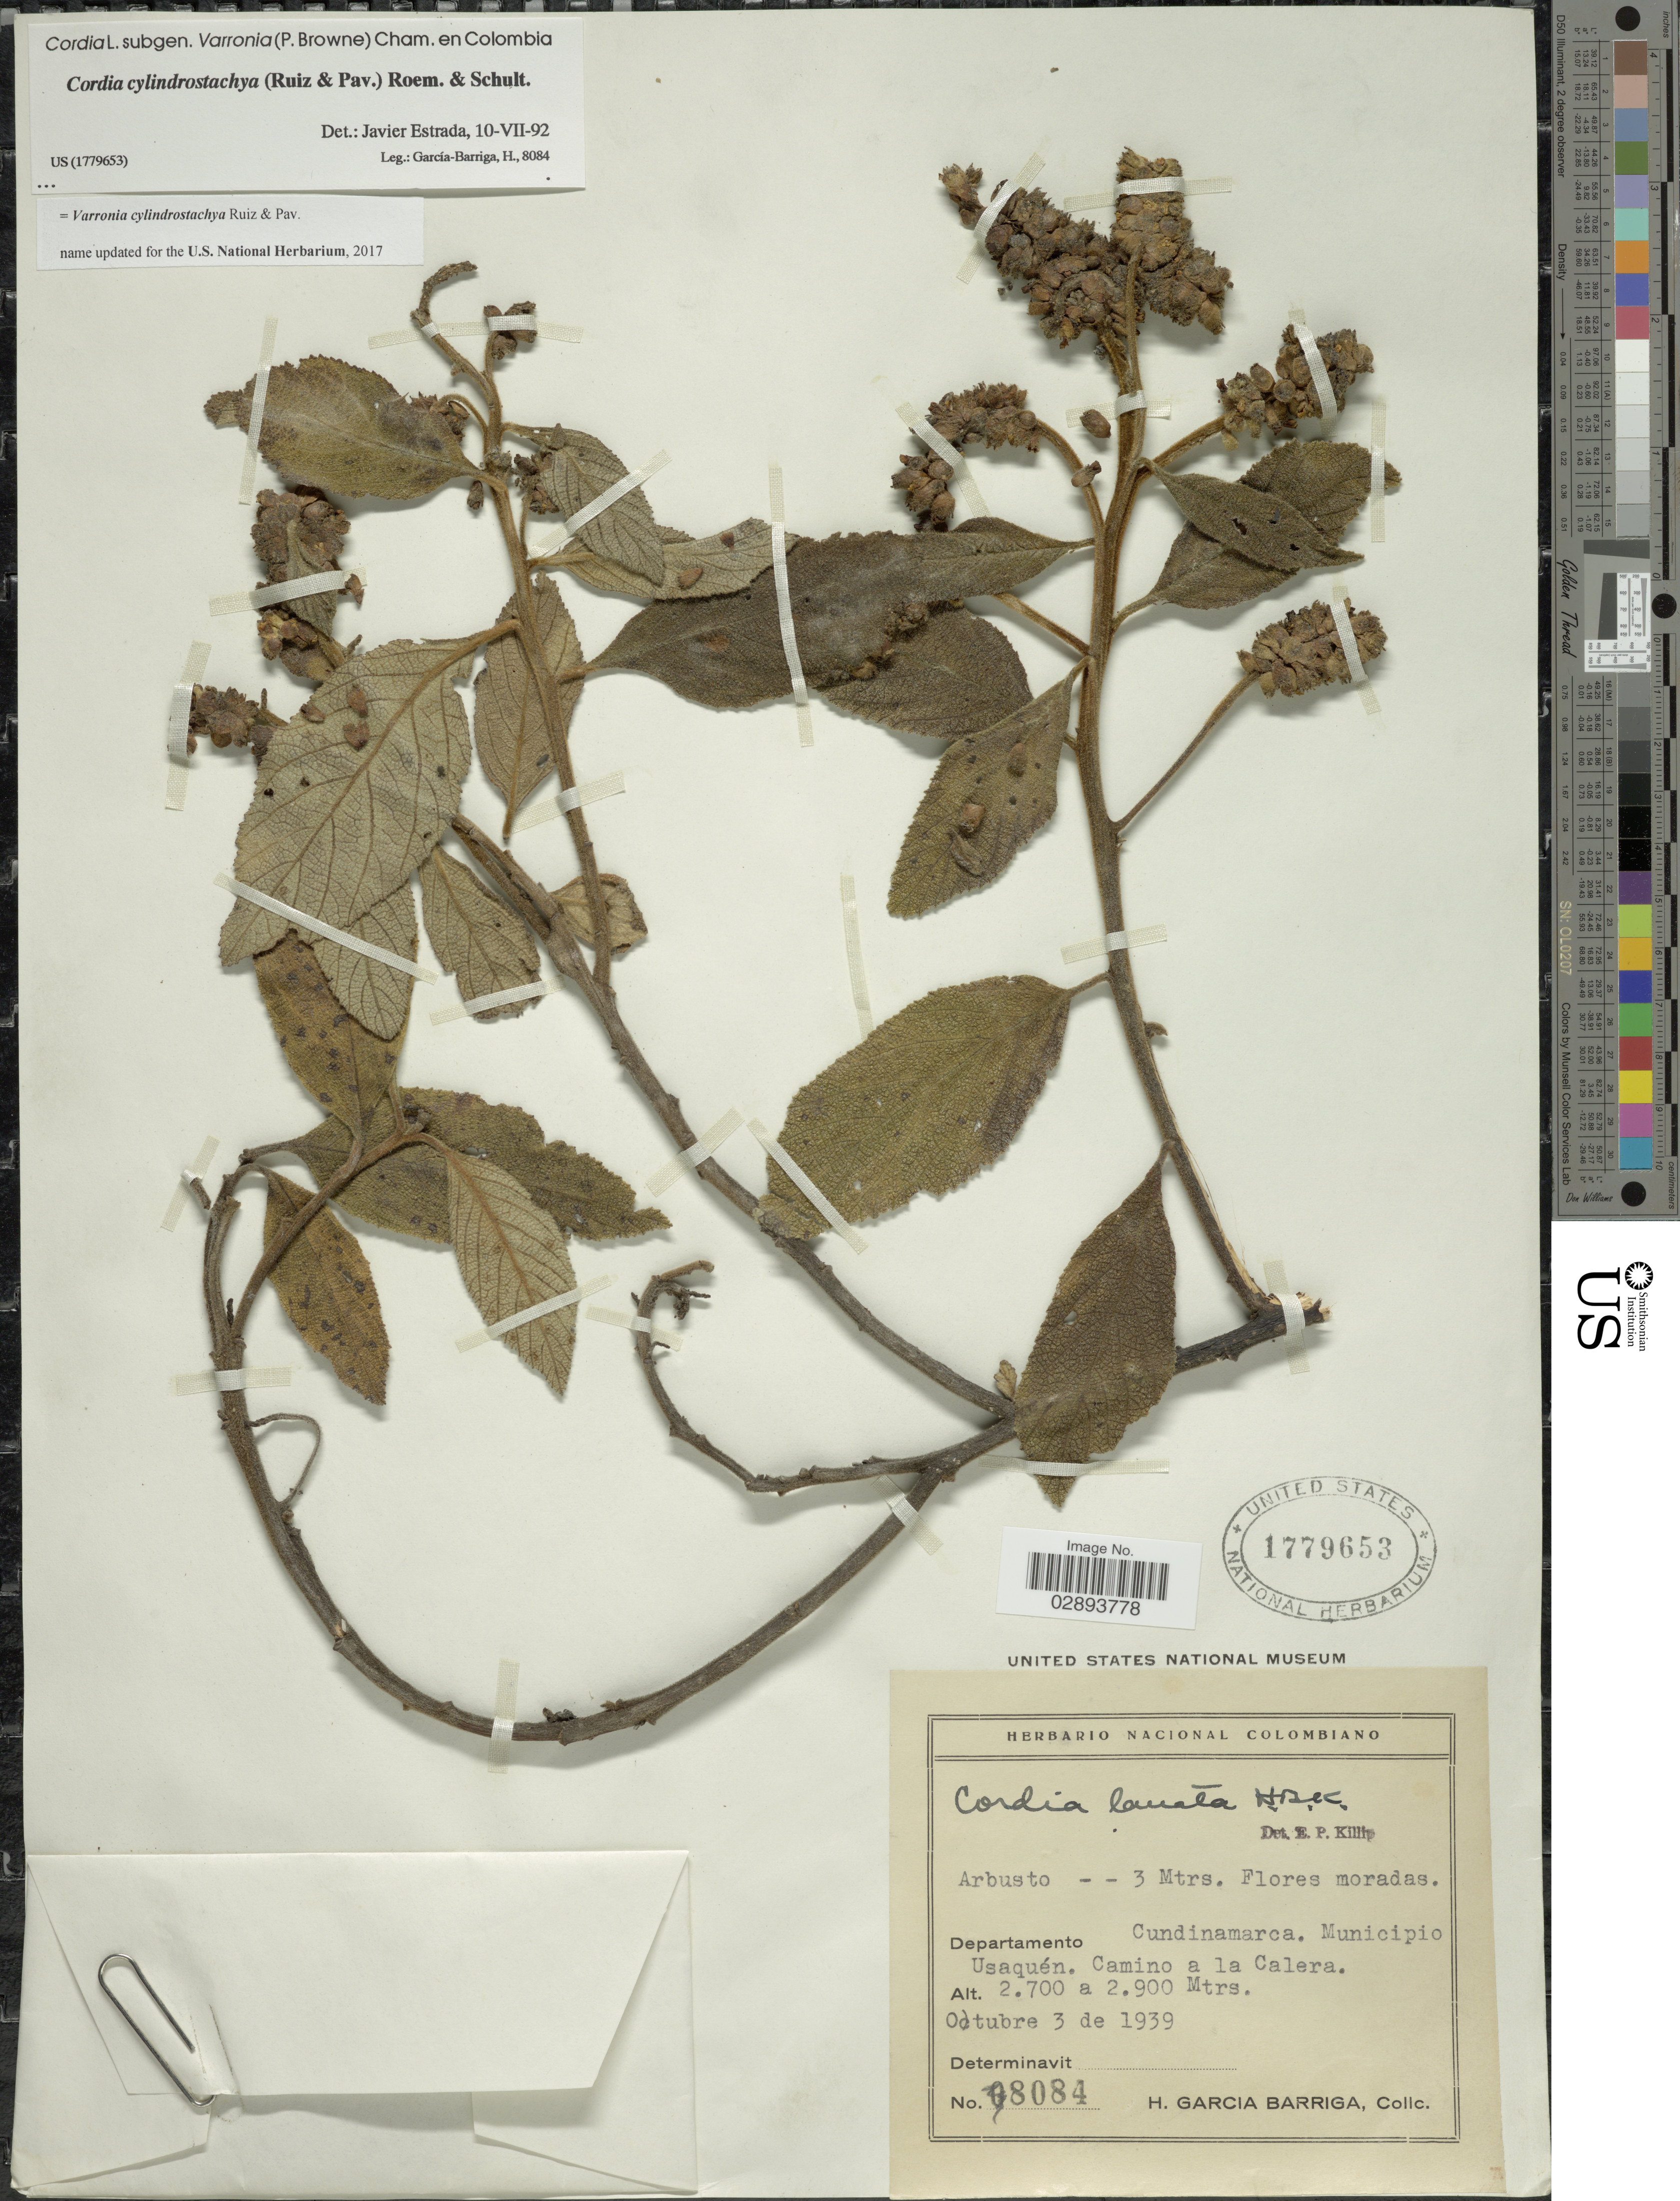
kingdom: Plantae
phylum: Tracheophyta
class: Magnoliopsida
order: Boraginales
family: Cordiaceae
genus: Varronia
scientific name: Varronia cylindrostachya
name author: Ruiz & Pav.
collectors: H. García Barriga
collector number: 8084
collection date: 1939-10-03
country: Colombia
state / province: Cundinamarca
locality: Departamento Cundinamarca, Municipio Usaquén, Camino a la Calera.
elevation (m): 2700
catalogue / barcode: US 1779653